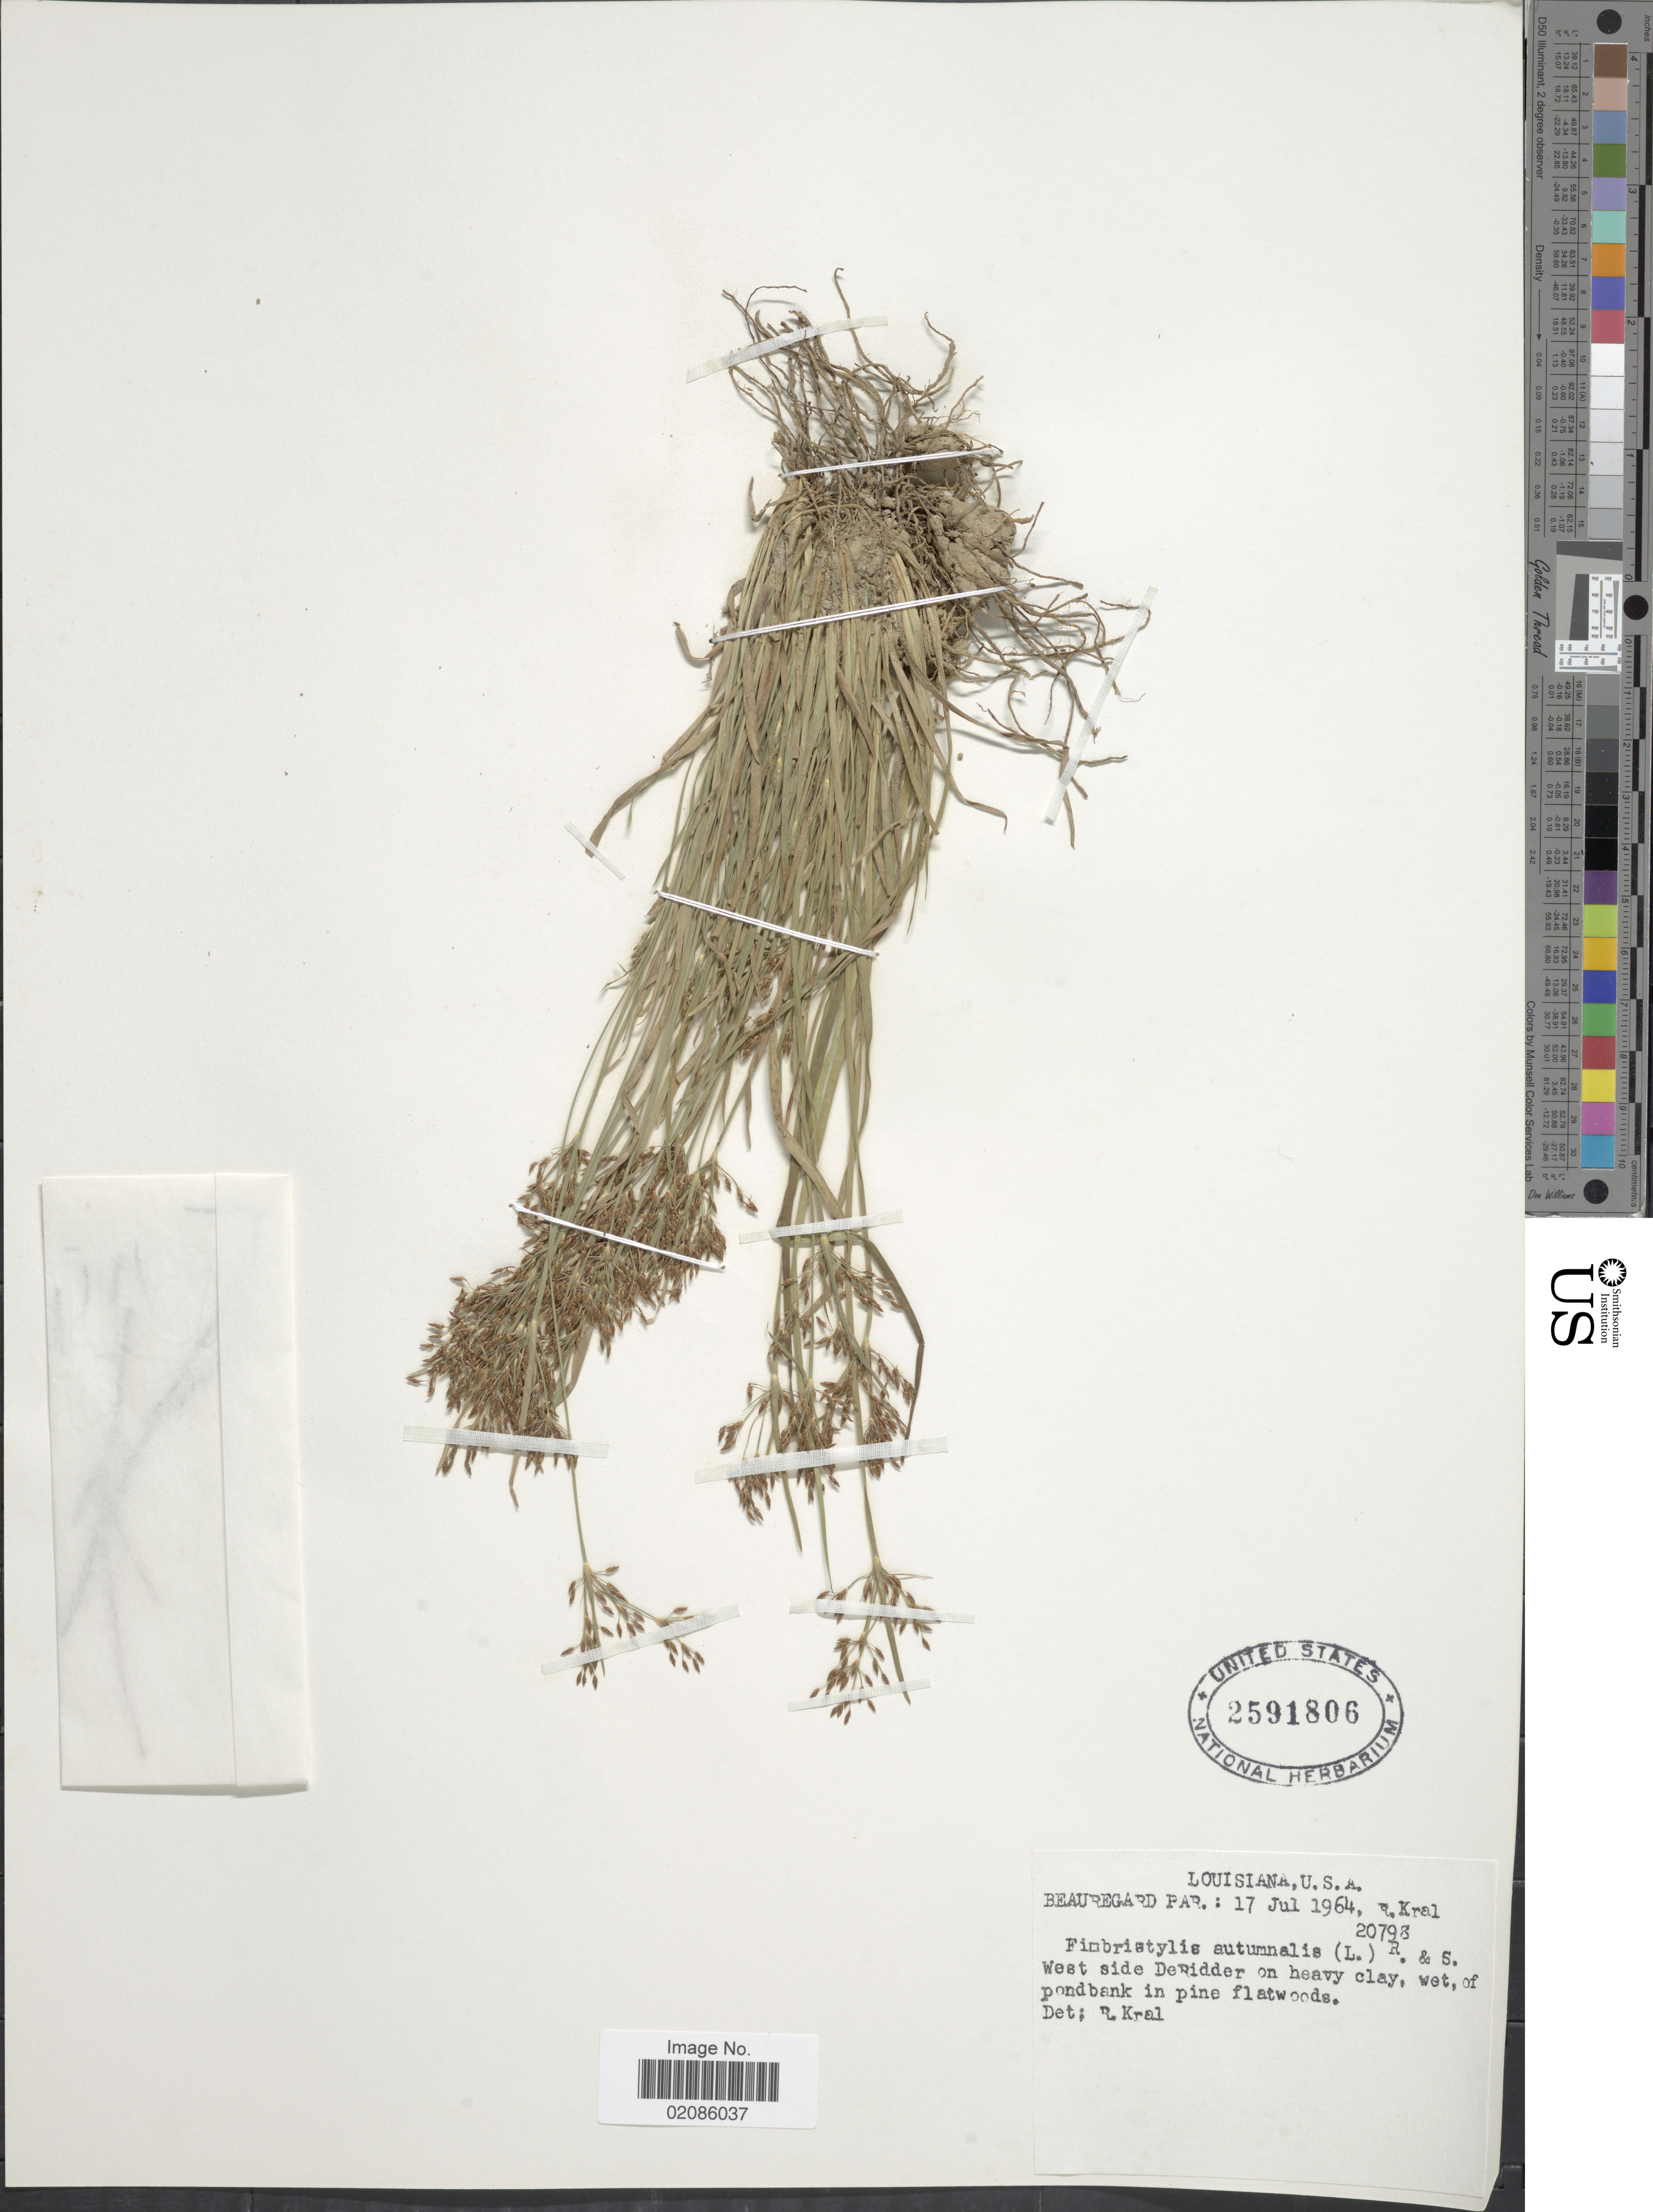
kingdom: Plantae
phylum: Tracheophyta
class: Liliopsida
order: Poales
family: Cyperaceae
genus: Fimbristylis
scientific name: Fimbristylis autumnalis (L.) Roem. & Schult.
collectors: R. Kral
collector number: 20798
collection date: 1964-07-17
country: United States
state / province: Louisiana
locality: Beaugard Par. West side De Ridder on heavy clay, wet, of pondbank in pine flatwoods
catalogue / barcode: US 2591806